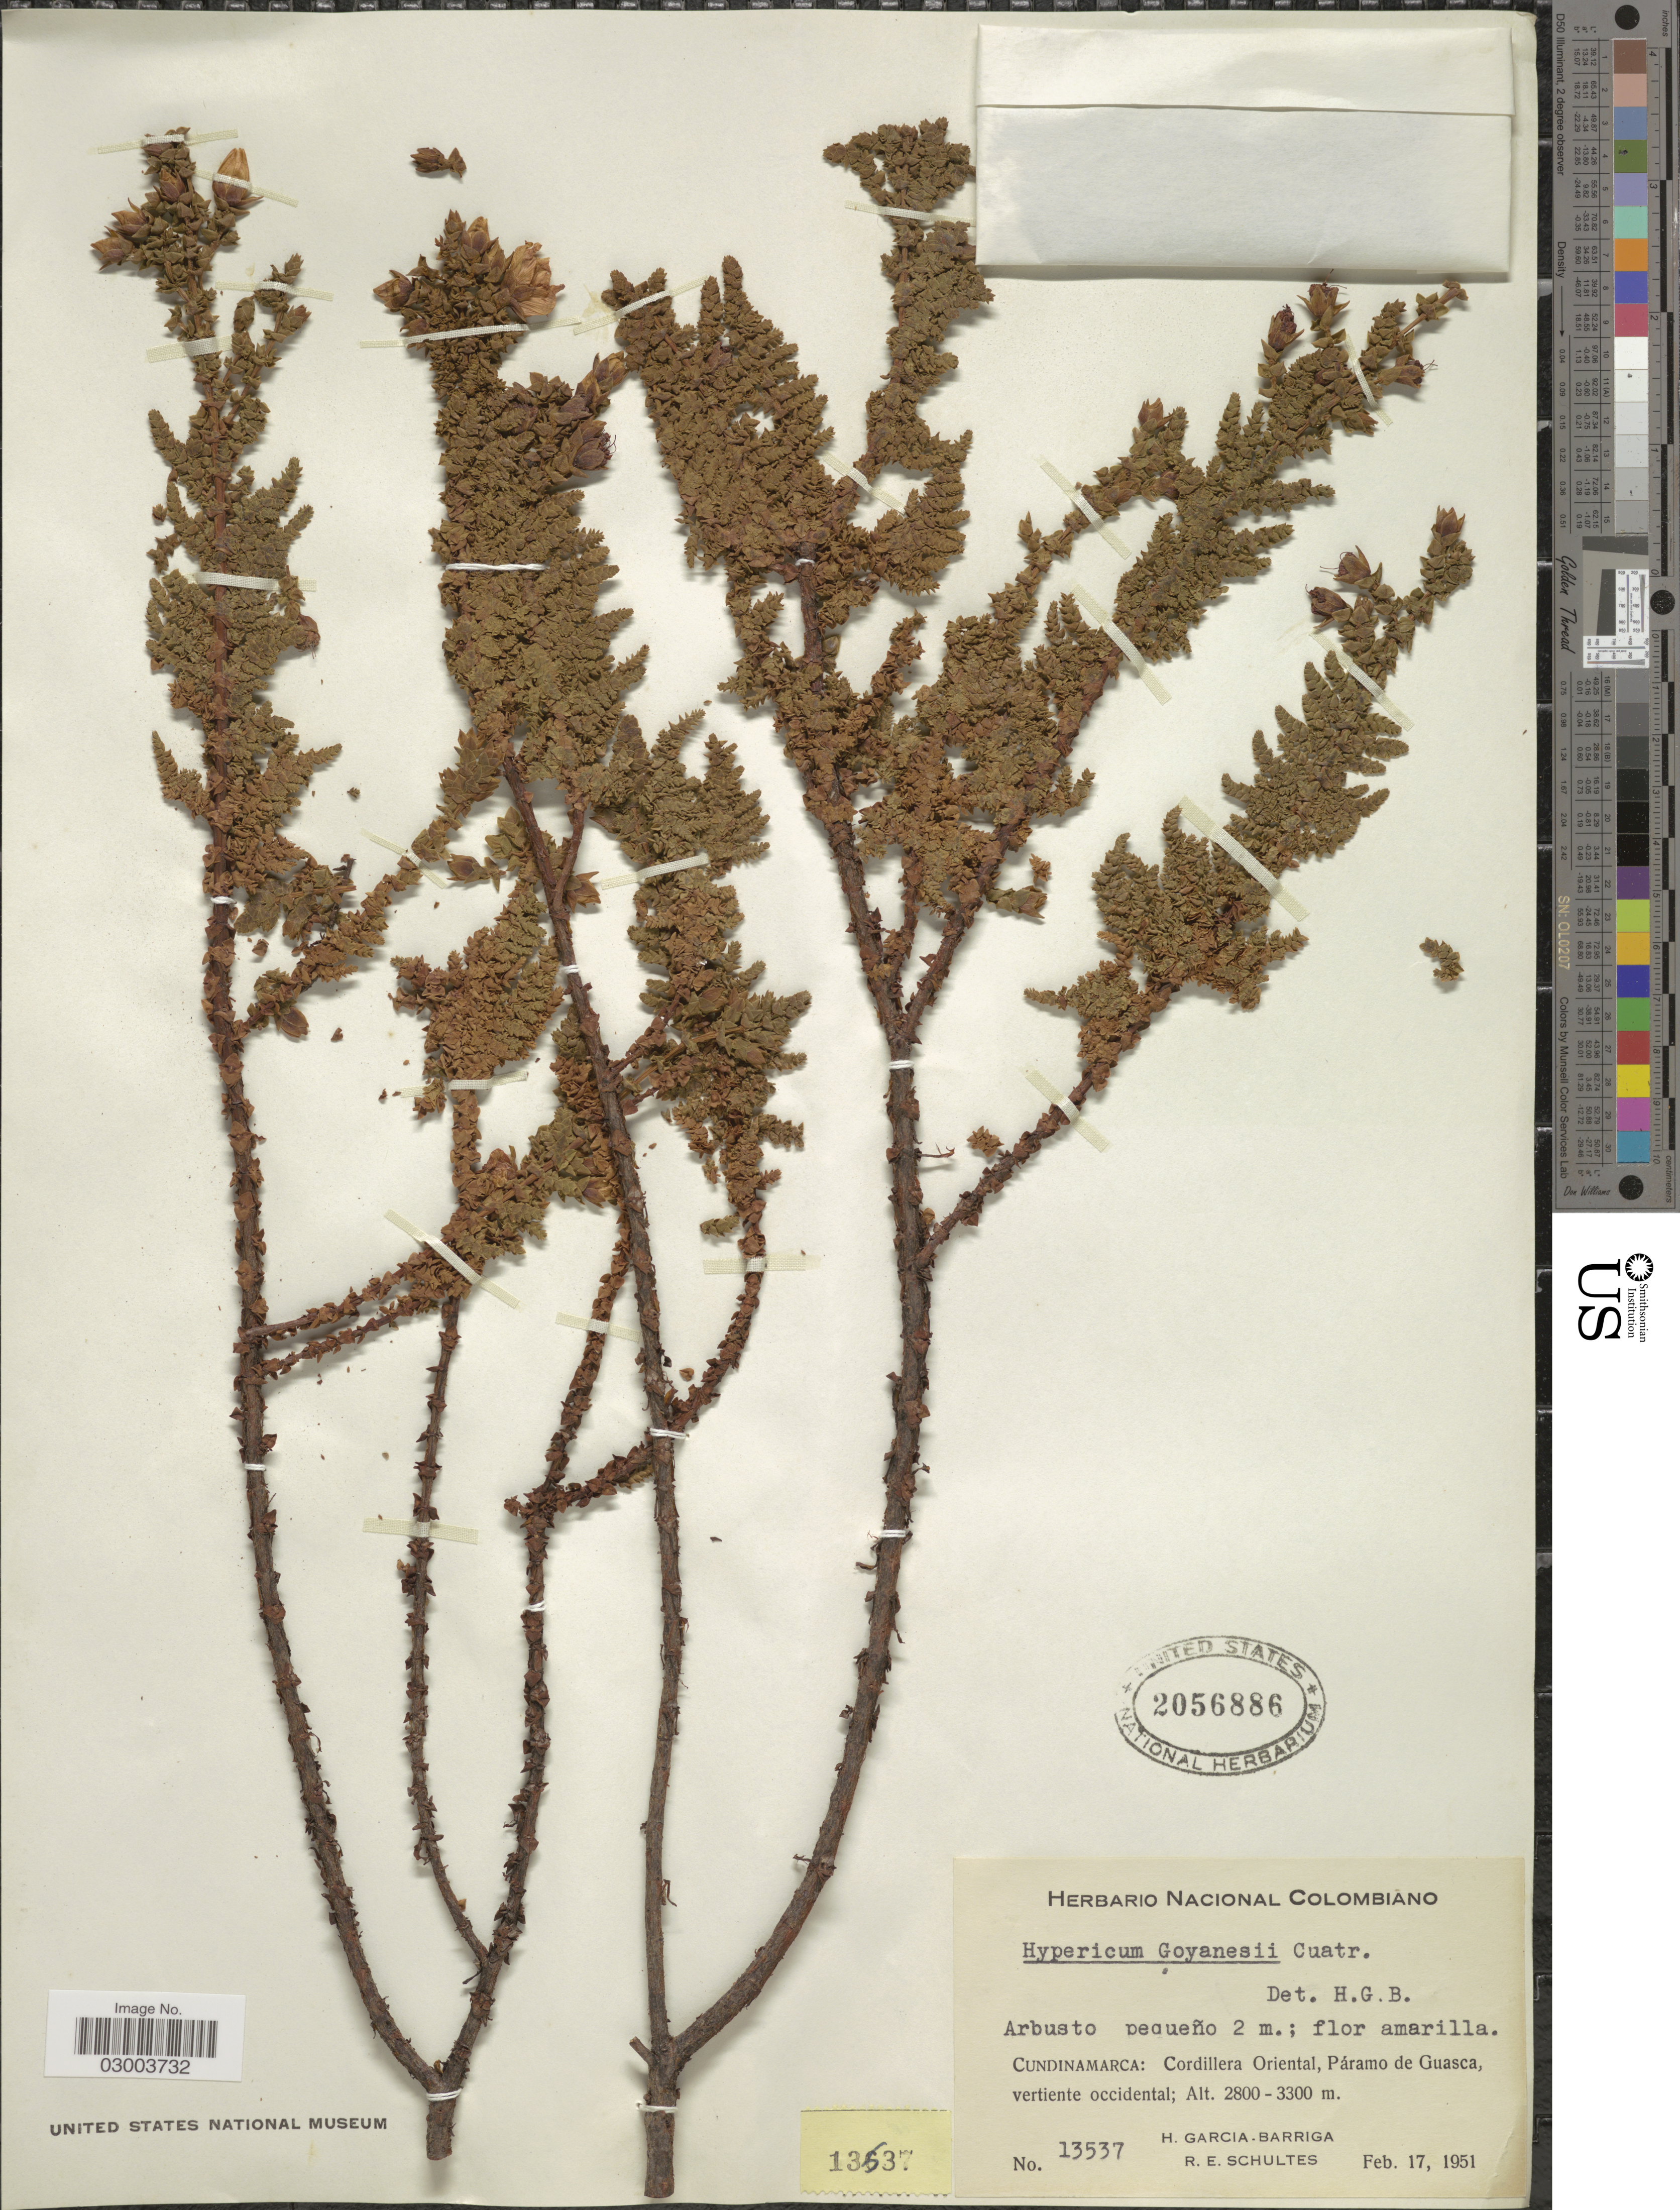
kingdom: Plantae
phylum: Tracheophyta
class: Magnoliopsida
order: Malpighiales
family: Hypericaceae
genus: Hypericum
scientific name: Hypericum goyanesii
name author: Cuatrec.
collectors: H. García Barriga & R. E. Schultes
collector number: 13537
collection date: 1951-02-17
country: Colombia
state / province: Cundinamarca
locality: Cordillera Oriental, Páramo de Guasca, vertiente occidental.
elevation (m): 2800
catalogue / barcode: US 2056886